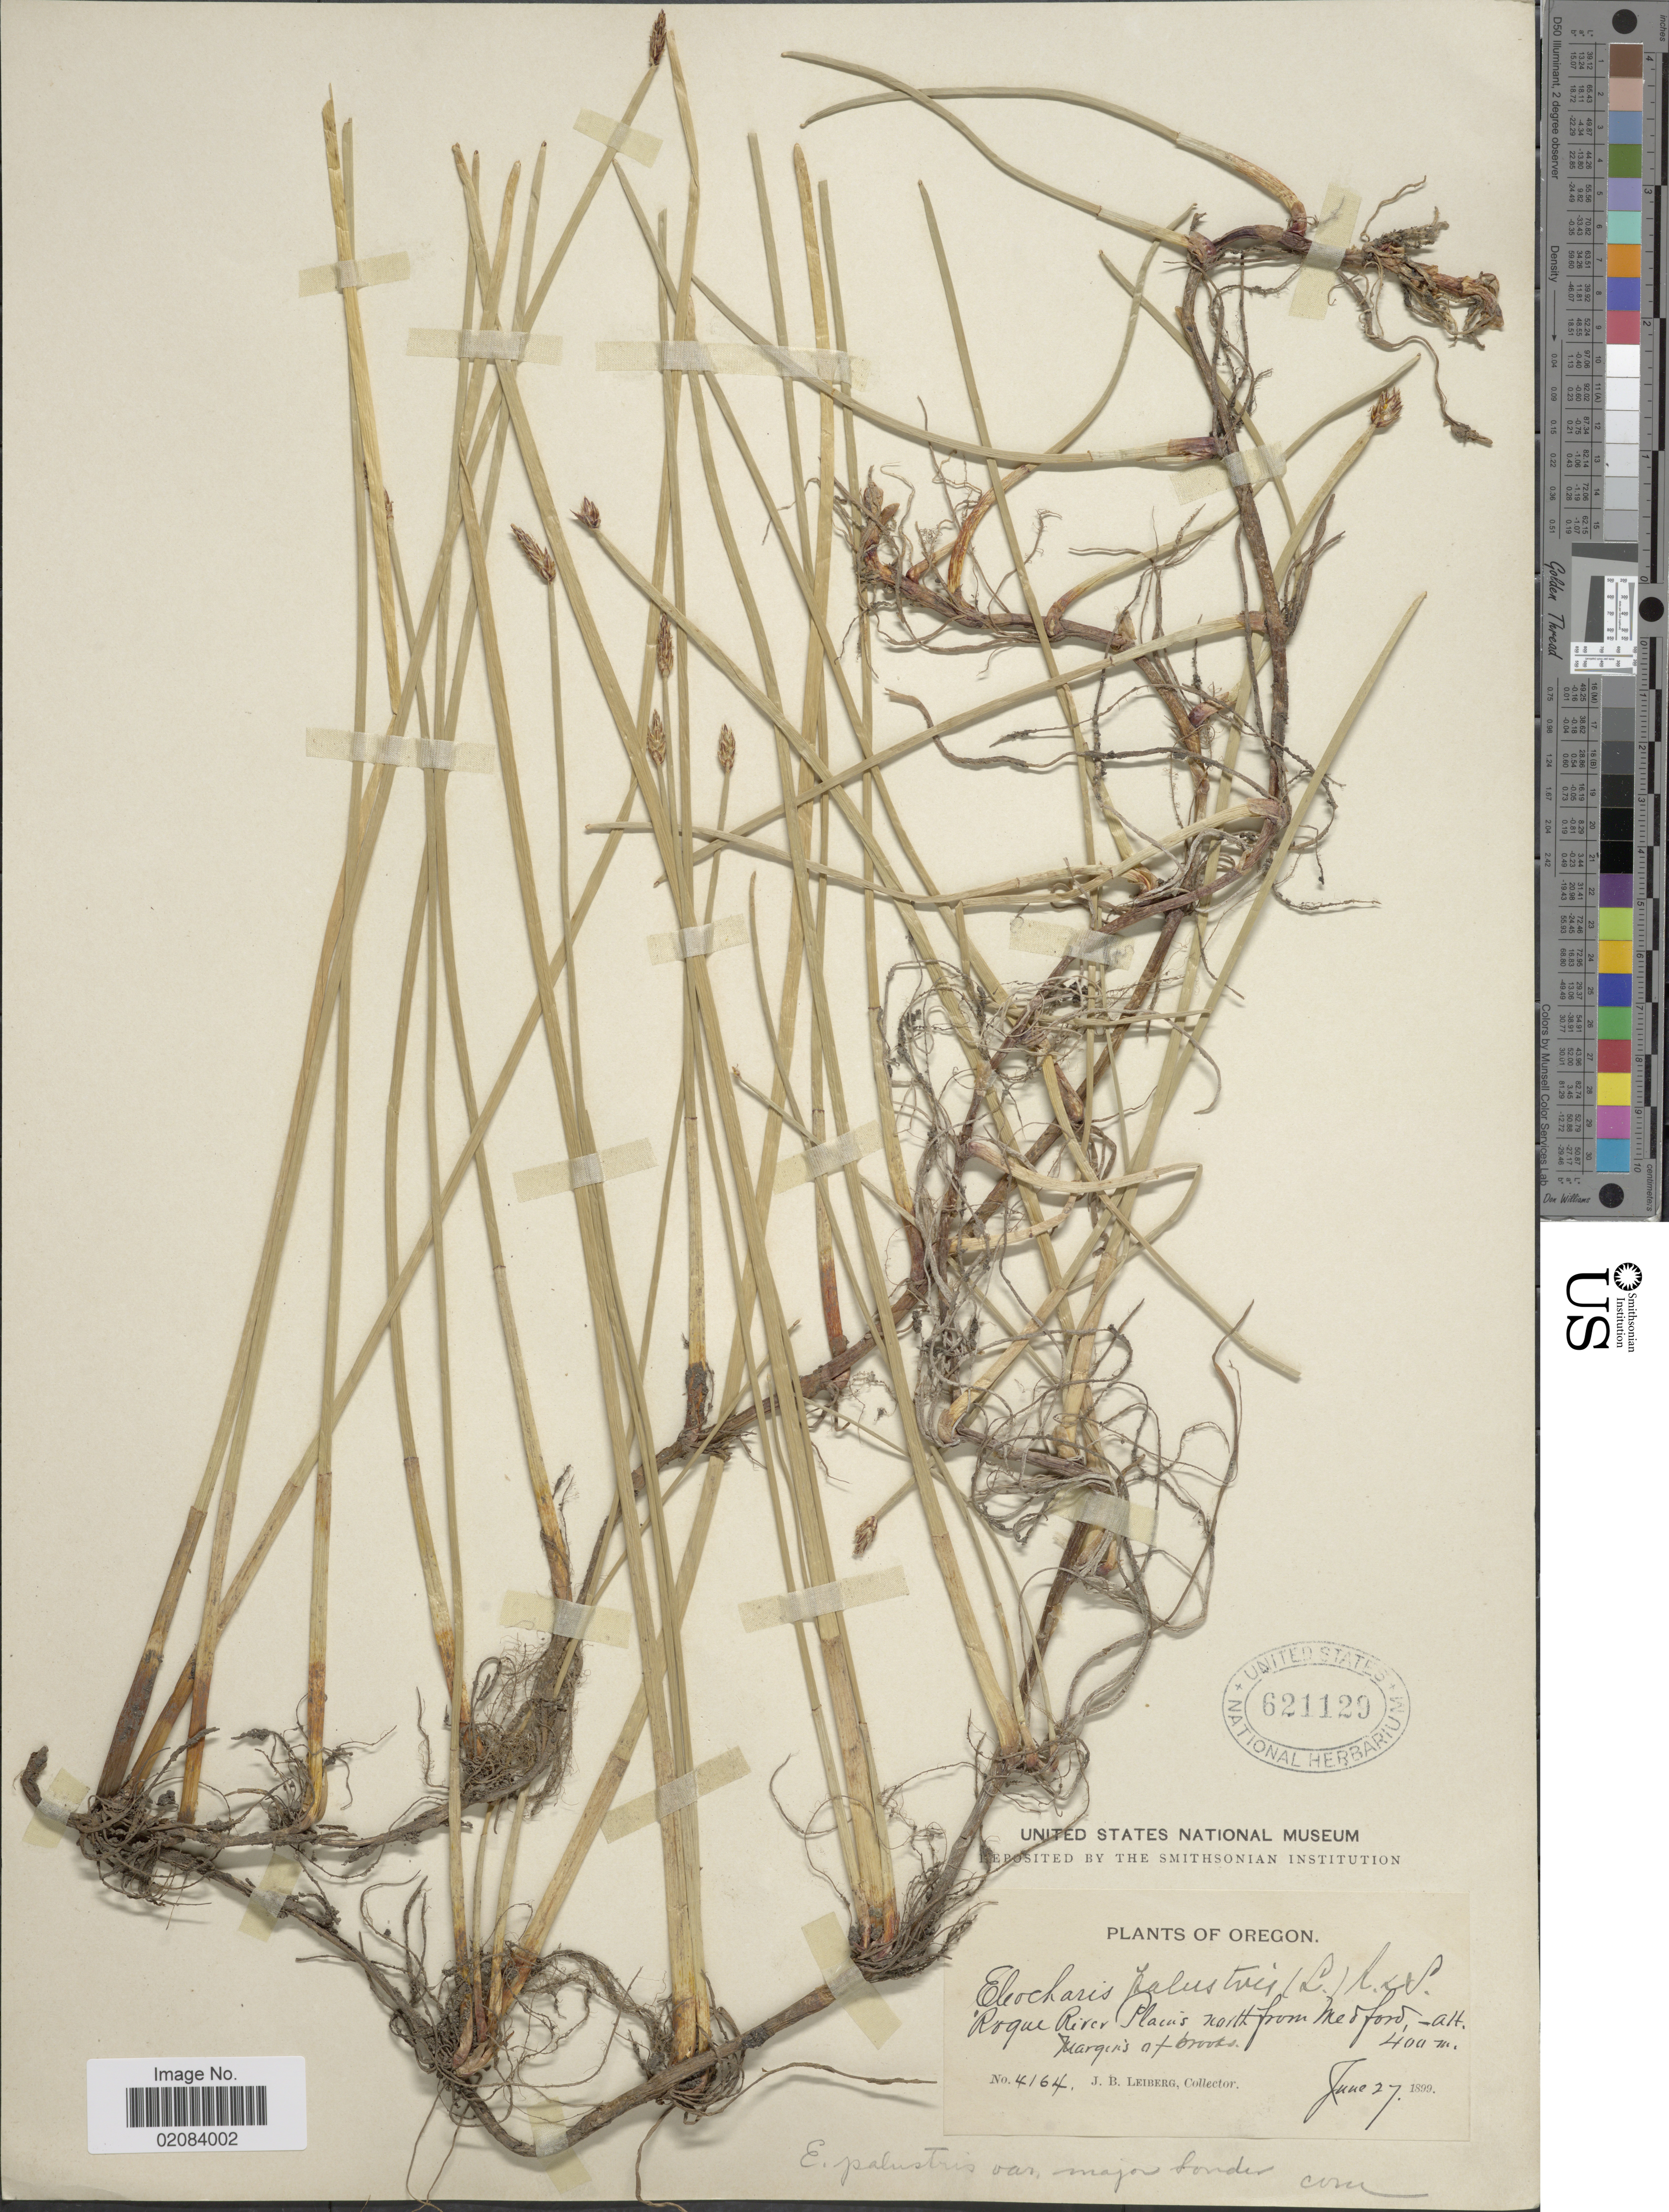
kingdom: Plantae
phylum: Tracheophyta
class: Liliopsida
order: Poales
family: Cyperaceae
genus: Eleocharis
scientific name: Eleocharis palustris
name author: (L.) Roem. & Schult.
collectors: J. B. Leiberg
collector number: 4164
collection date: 1899-06-27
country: United States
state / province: Oregon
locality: Roque River Plains, north from Medford, margins at brooks, Oregon.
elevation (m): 400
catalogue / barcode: US 621129